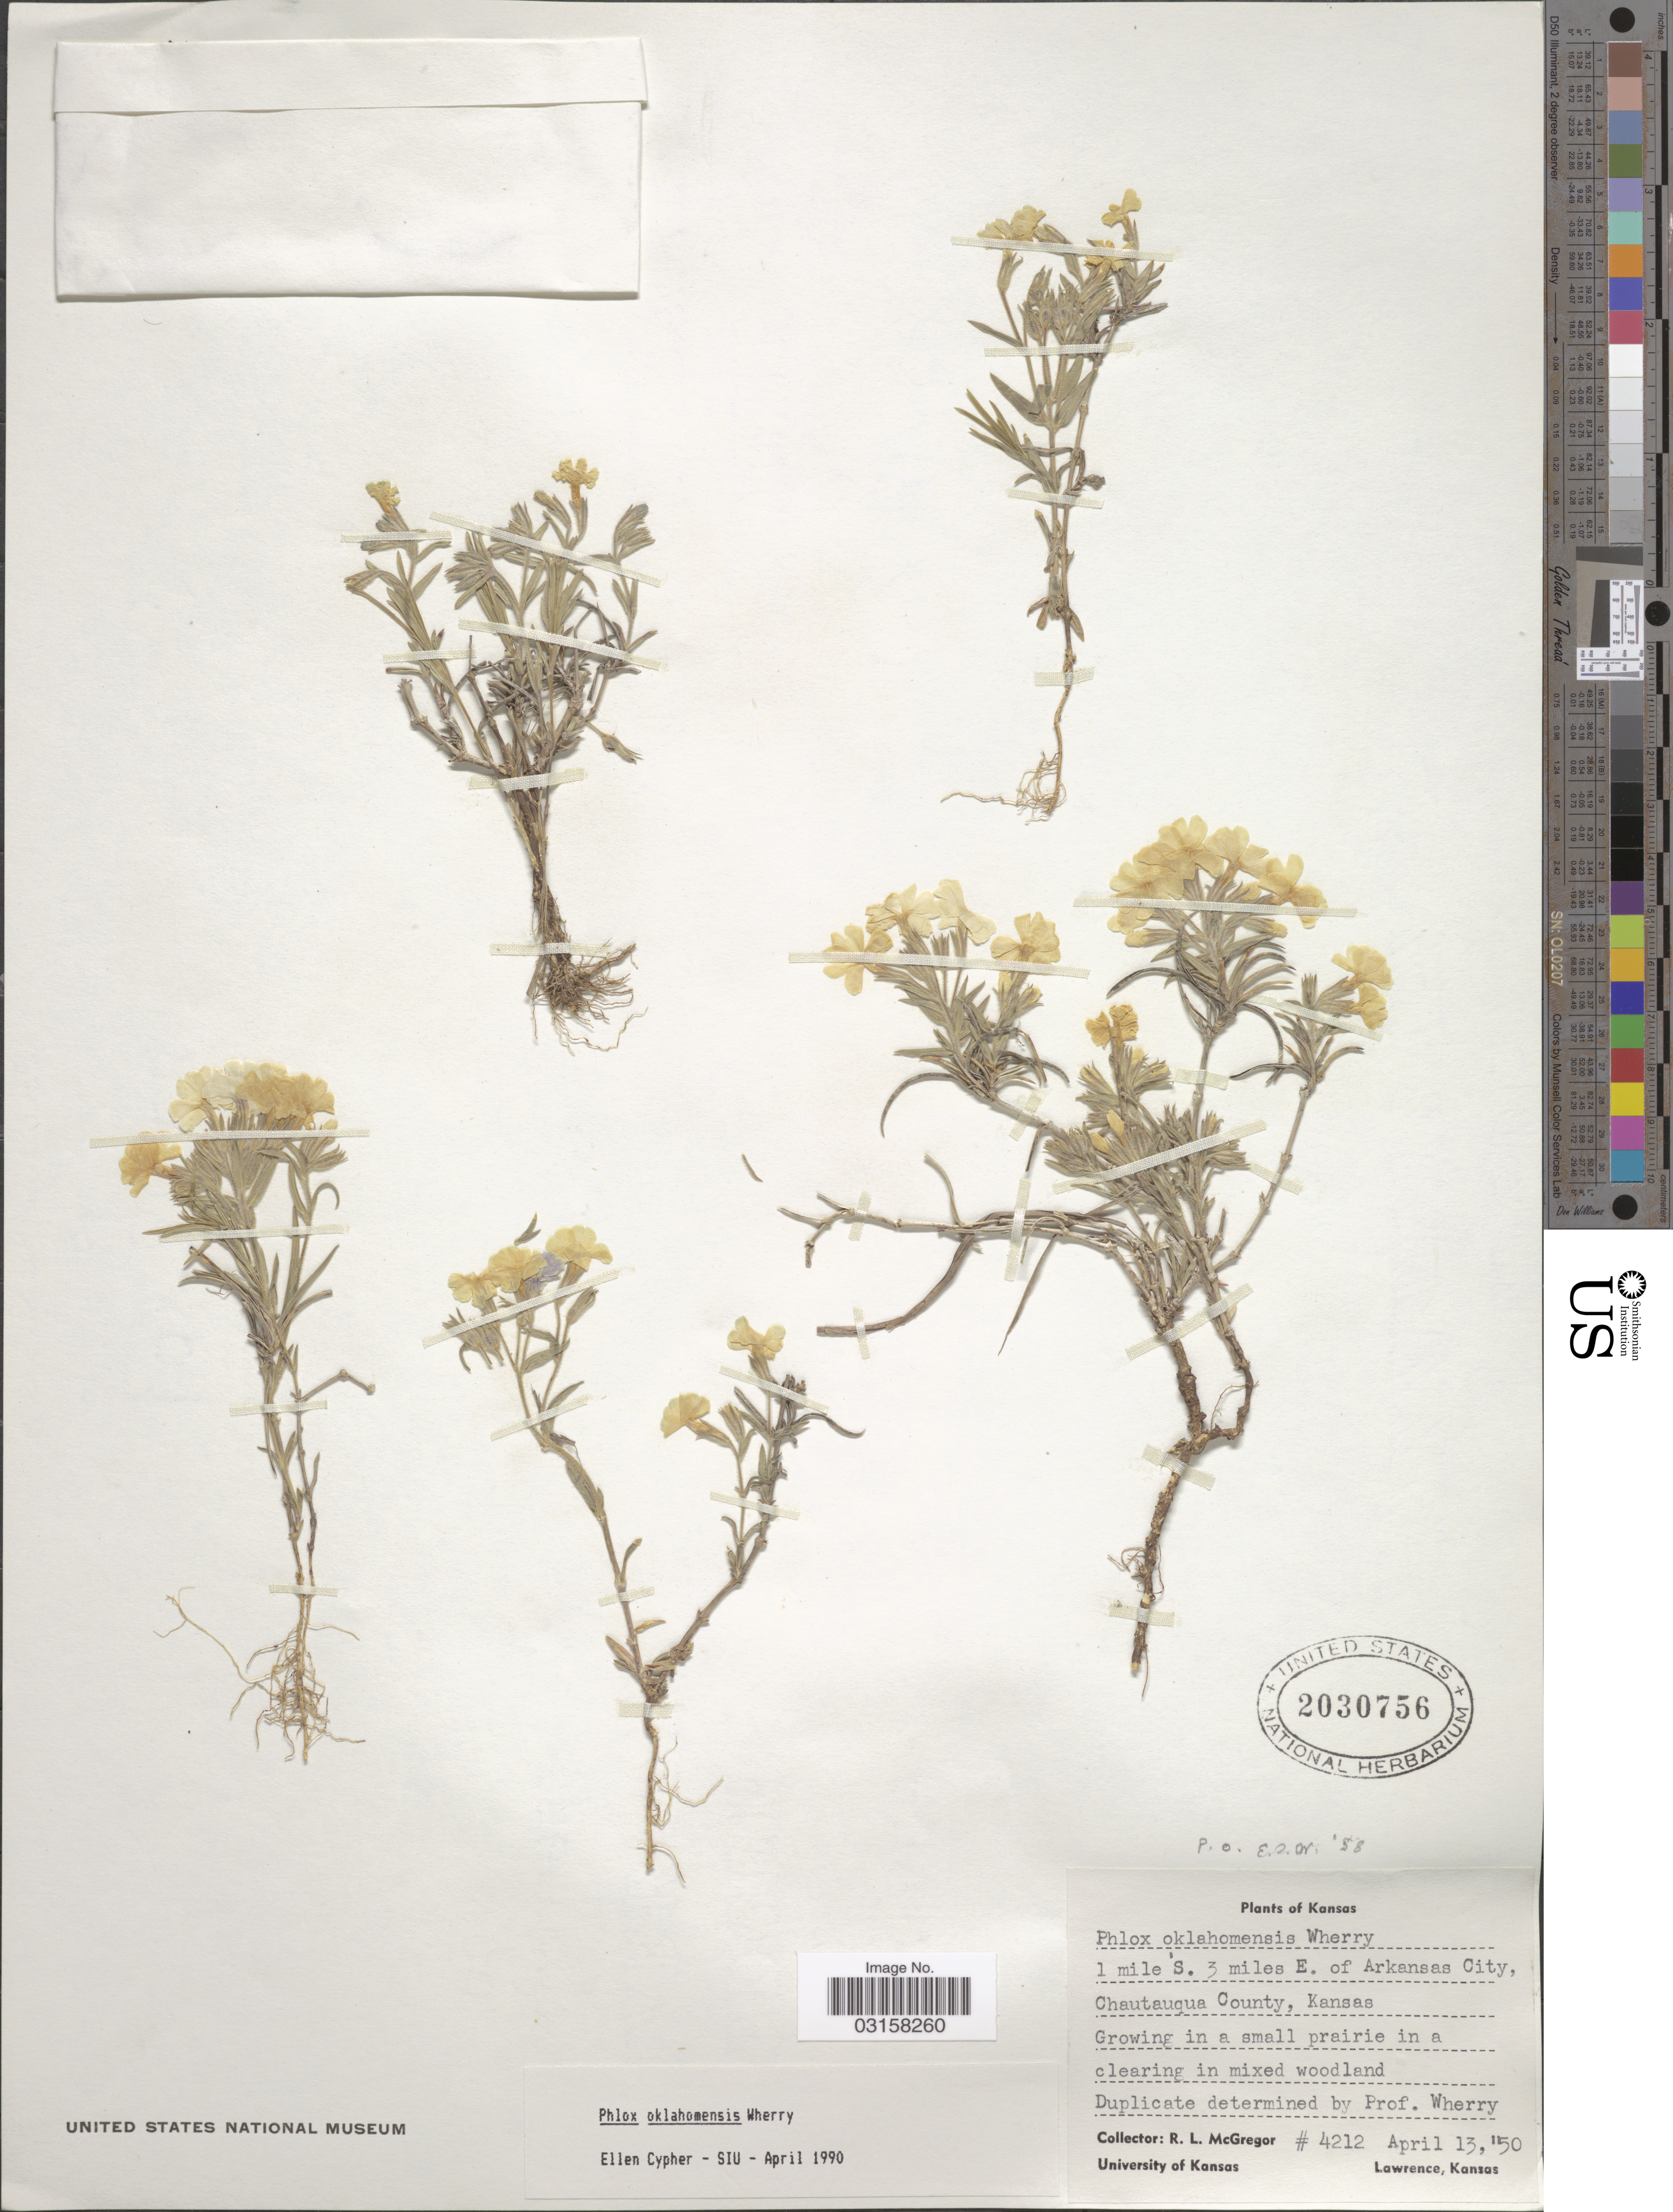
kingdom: Plantae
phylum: Tracheophyta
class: Magnoliopsida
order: Ericales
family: Polemoniaceae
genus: Phlox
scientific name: Phlox oklahomensis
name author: Wherry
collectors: R. McGregor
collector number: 4212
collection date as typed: Transcribed d/m/y: 13/4/50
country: United States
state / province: Kansas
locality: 1 mile S. 3 miles E. of Arkansas City, Chautaugua County.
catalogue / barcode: US 2030756